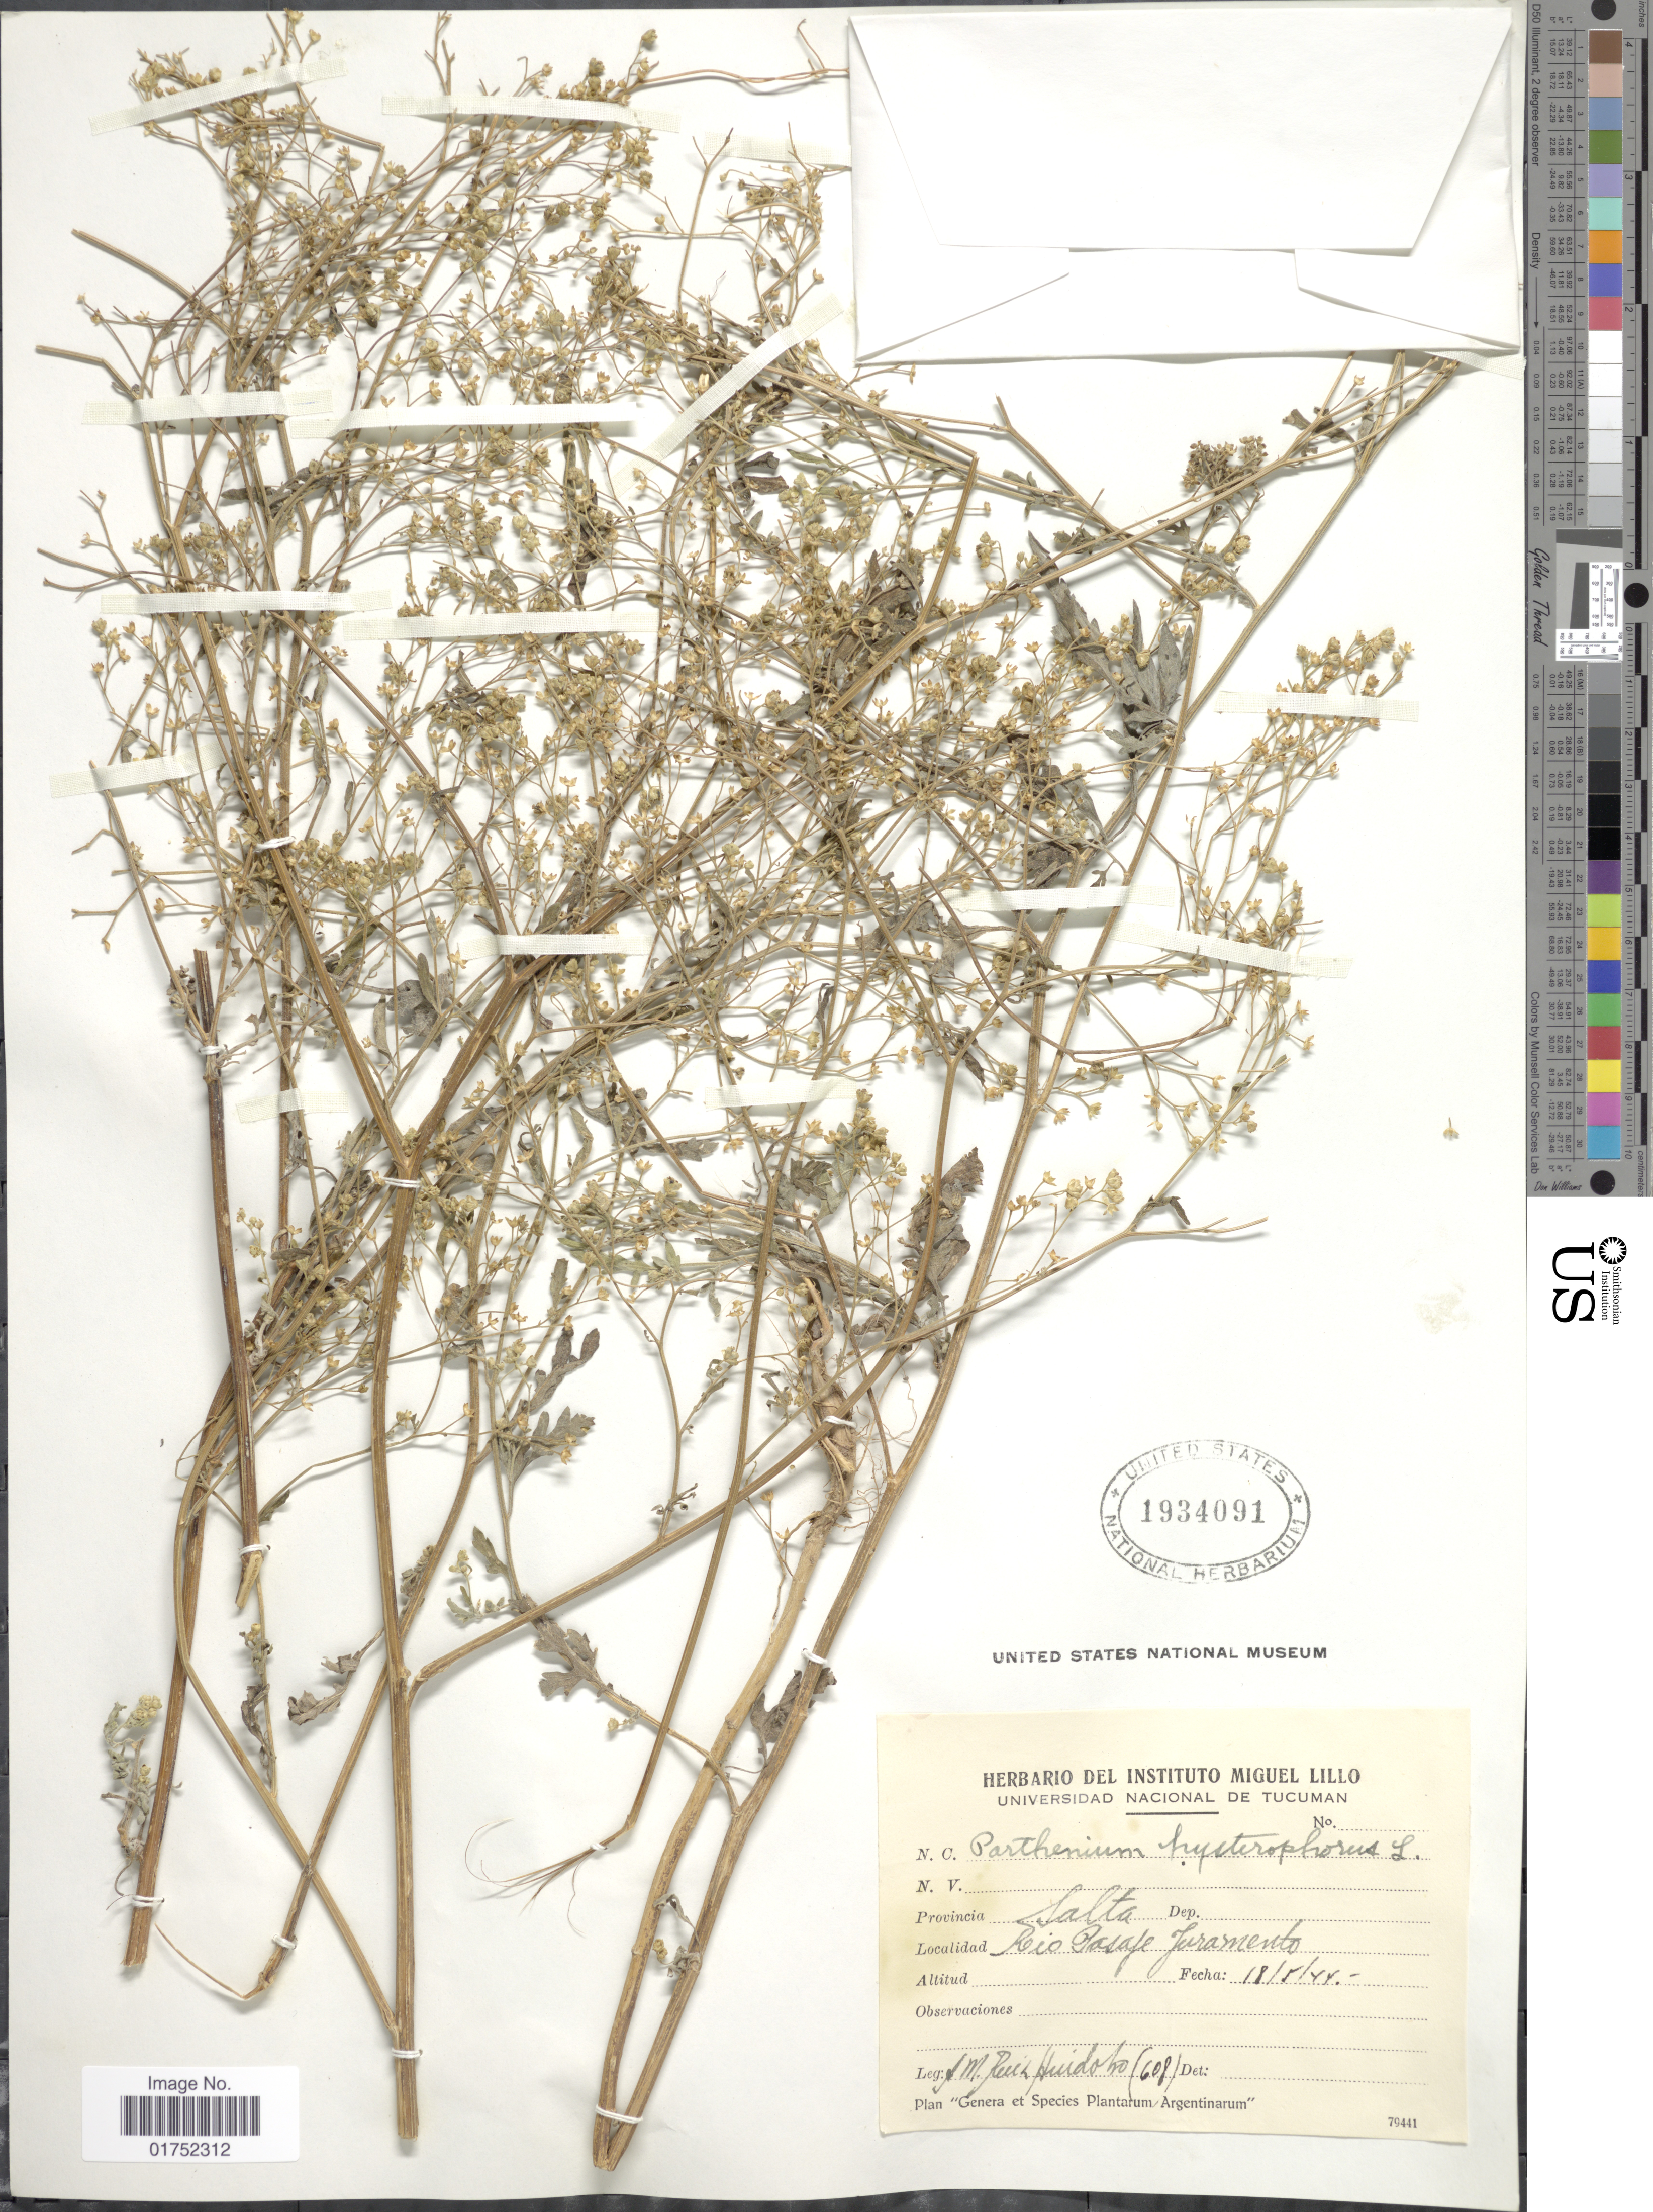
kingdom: Plantae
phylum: Tracheophyta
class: Magnoliopsida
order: Asterales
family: Asteraceae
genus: Parthenium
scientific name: Parthenium hysterophorus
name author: L.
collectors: A. M. R. Huidobro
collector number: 608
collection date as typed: Transcribed d/m/y: 18/5/44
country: Argentina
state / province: Salta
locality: Rio Pasage Juramento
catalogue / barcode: US 1934091